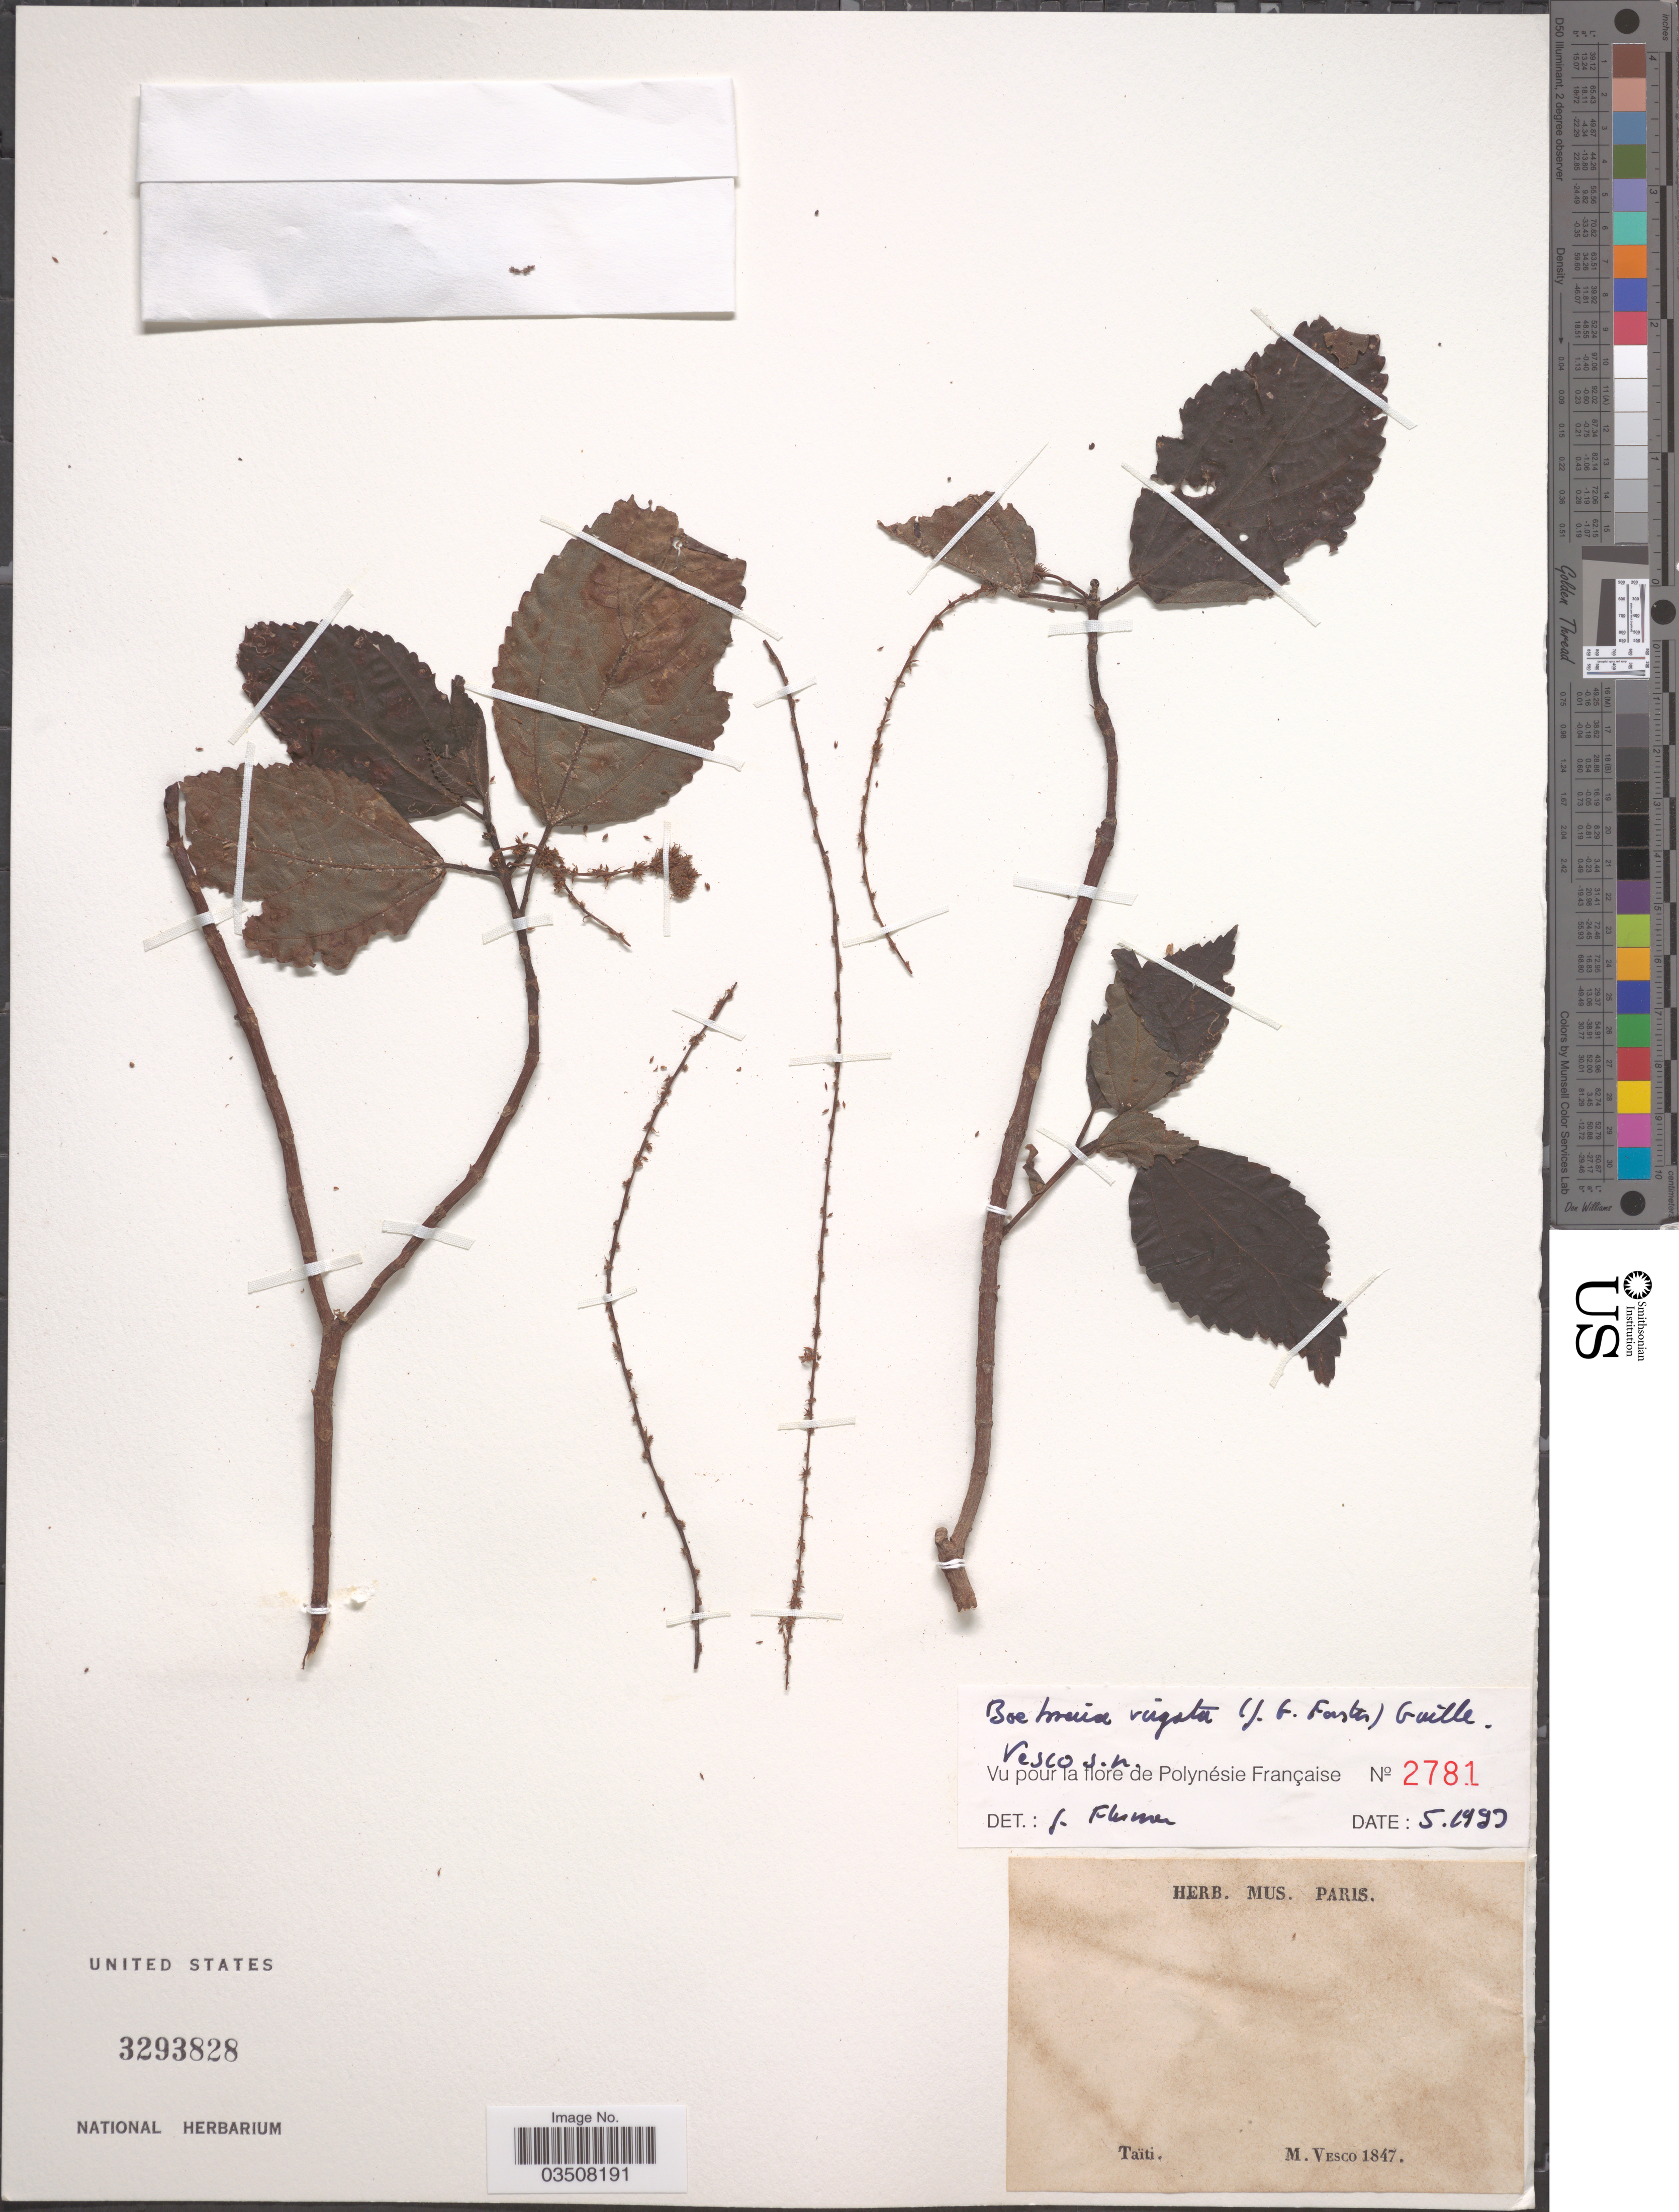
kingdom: Plantae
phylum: Tracheophyta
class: Magnoliopsida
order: Rosales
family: Urticaceae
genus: Boehmeria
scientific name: Boehmeria virgata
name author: (G. Forst.) Guill.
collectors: M. Vesco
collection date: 1847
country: French Polynesia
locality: Taïti.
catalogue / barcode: US 3293828